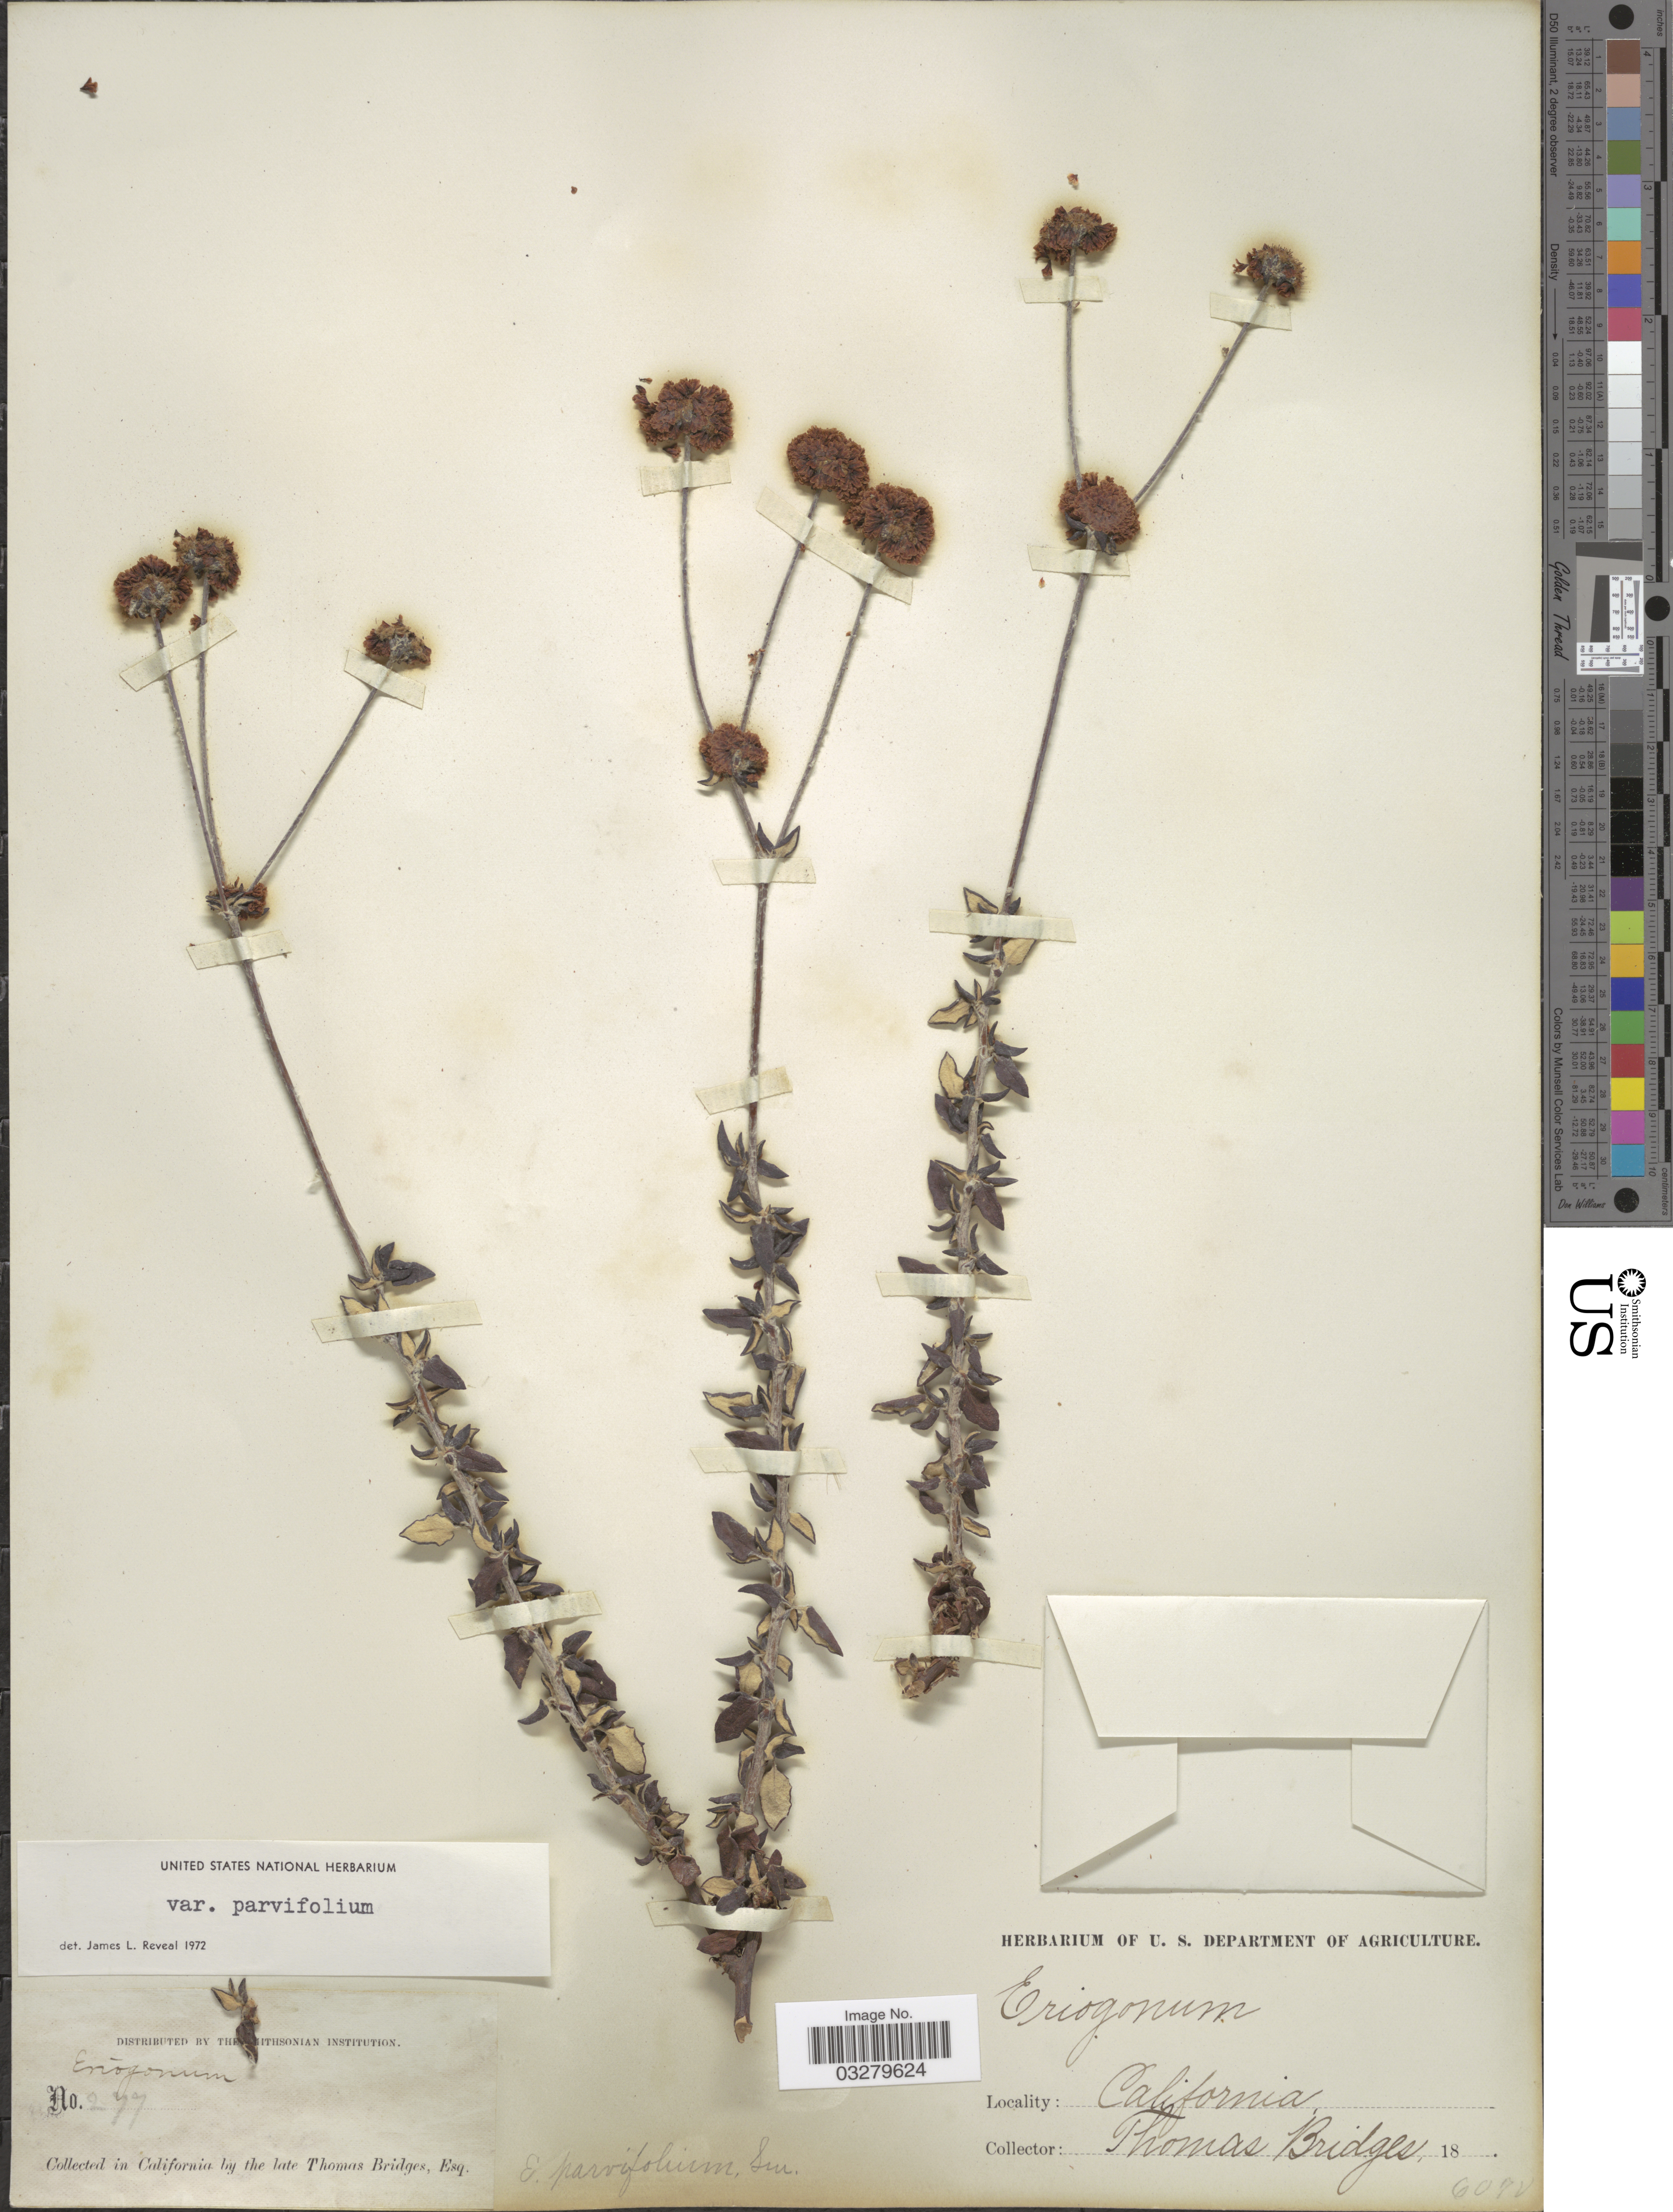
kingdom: Plantae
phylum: Tracheophyta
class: Magnoliopsida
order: Caryophyllales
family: Polygonaceae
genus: Eriogonum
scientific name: Eriogonum parviflorum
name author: Nutt.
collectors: T. Bridges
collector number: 277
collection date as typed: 18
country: United States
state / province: California